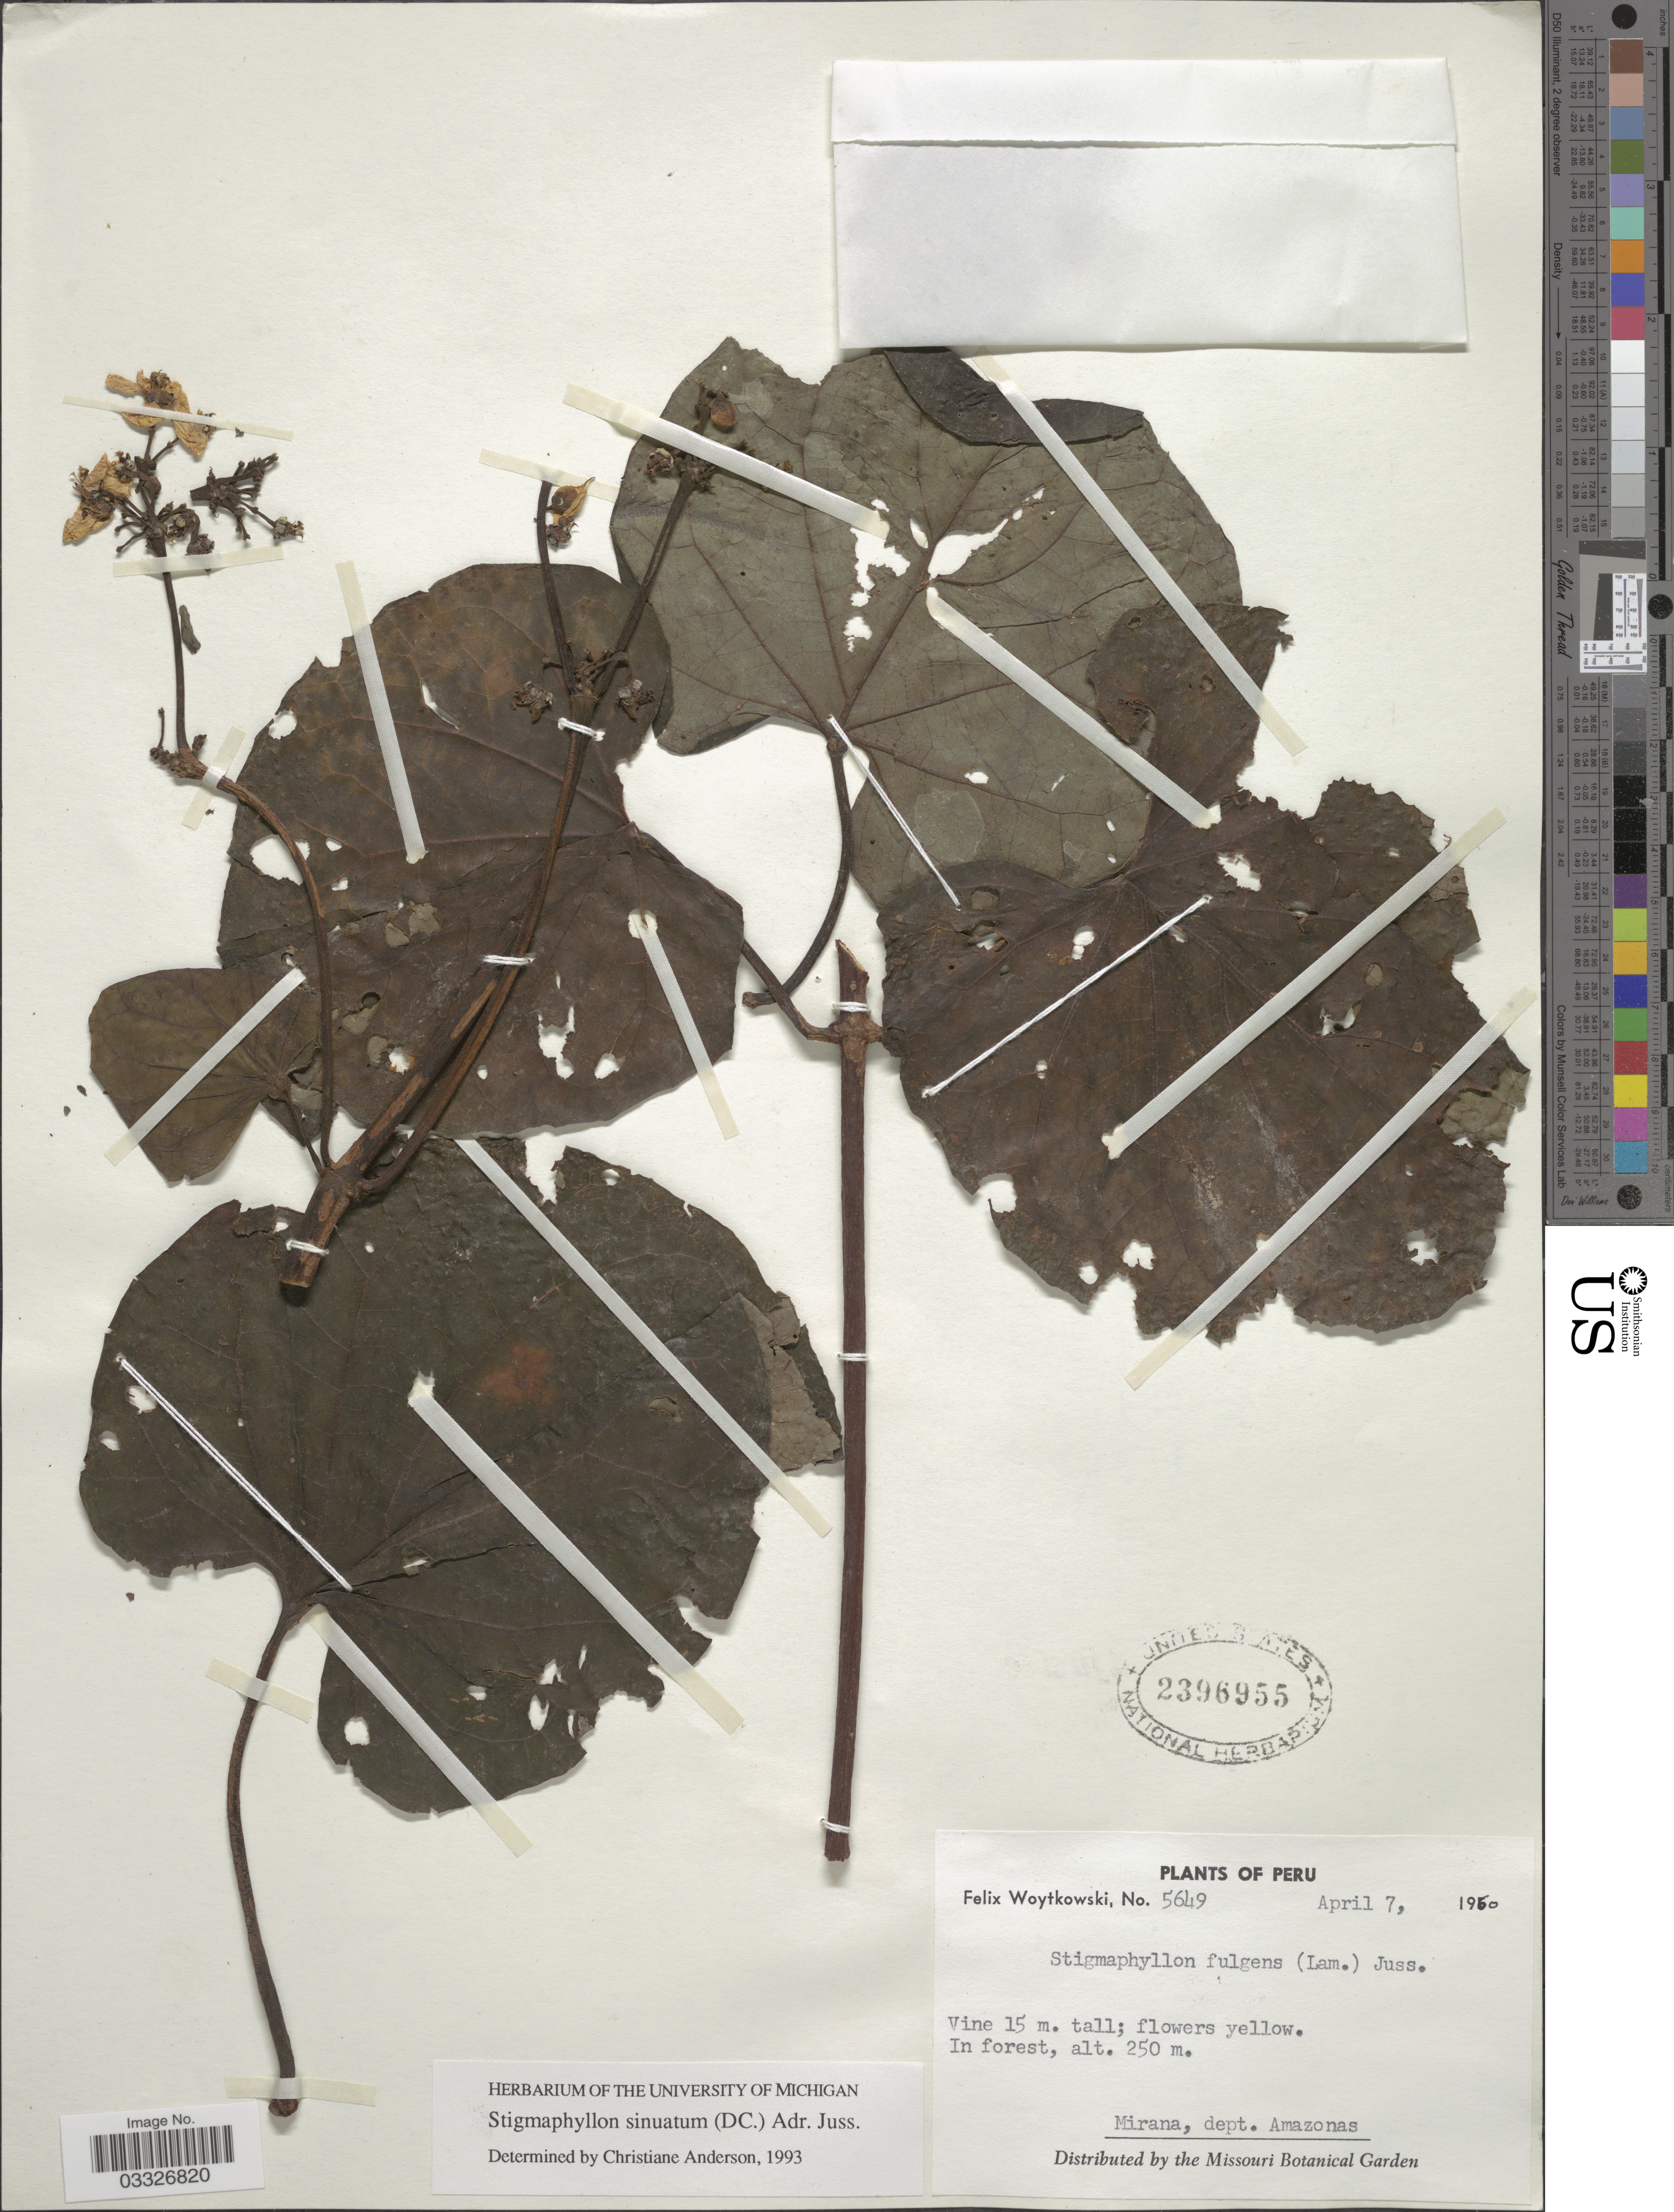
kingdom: Plantae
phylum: Tracheophyta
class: Magnoliopsida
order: Malpighiales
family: Malpighiaceae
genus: Stigmaphyllon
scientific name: Stigmaphyllon sinuatum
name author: (DC.) A. Juss.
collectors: F. Woytkowski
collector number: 5649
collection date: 1960-04-07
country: Peru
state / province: Amazonas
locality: Mirana, dept. Amazonas.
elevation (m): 250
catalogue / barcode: US 2396955